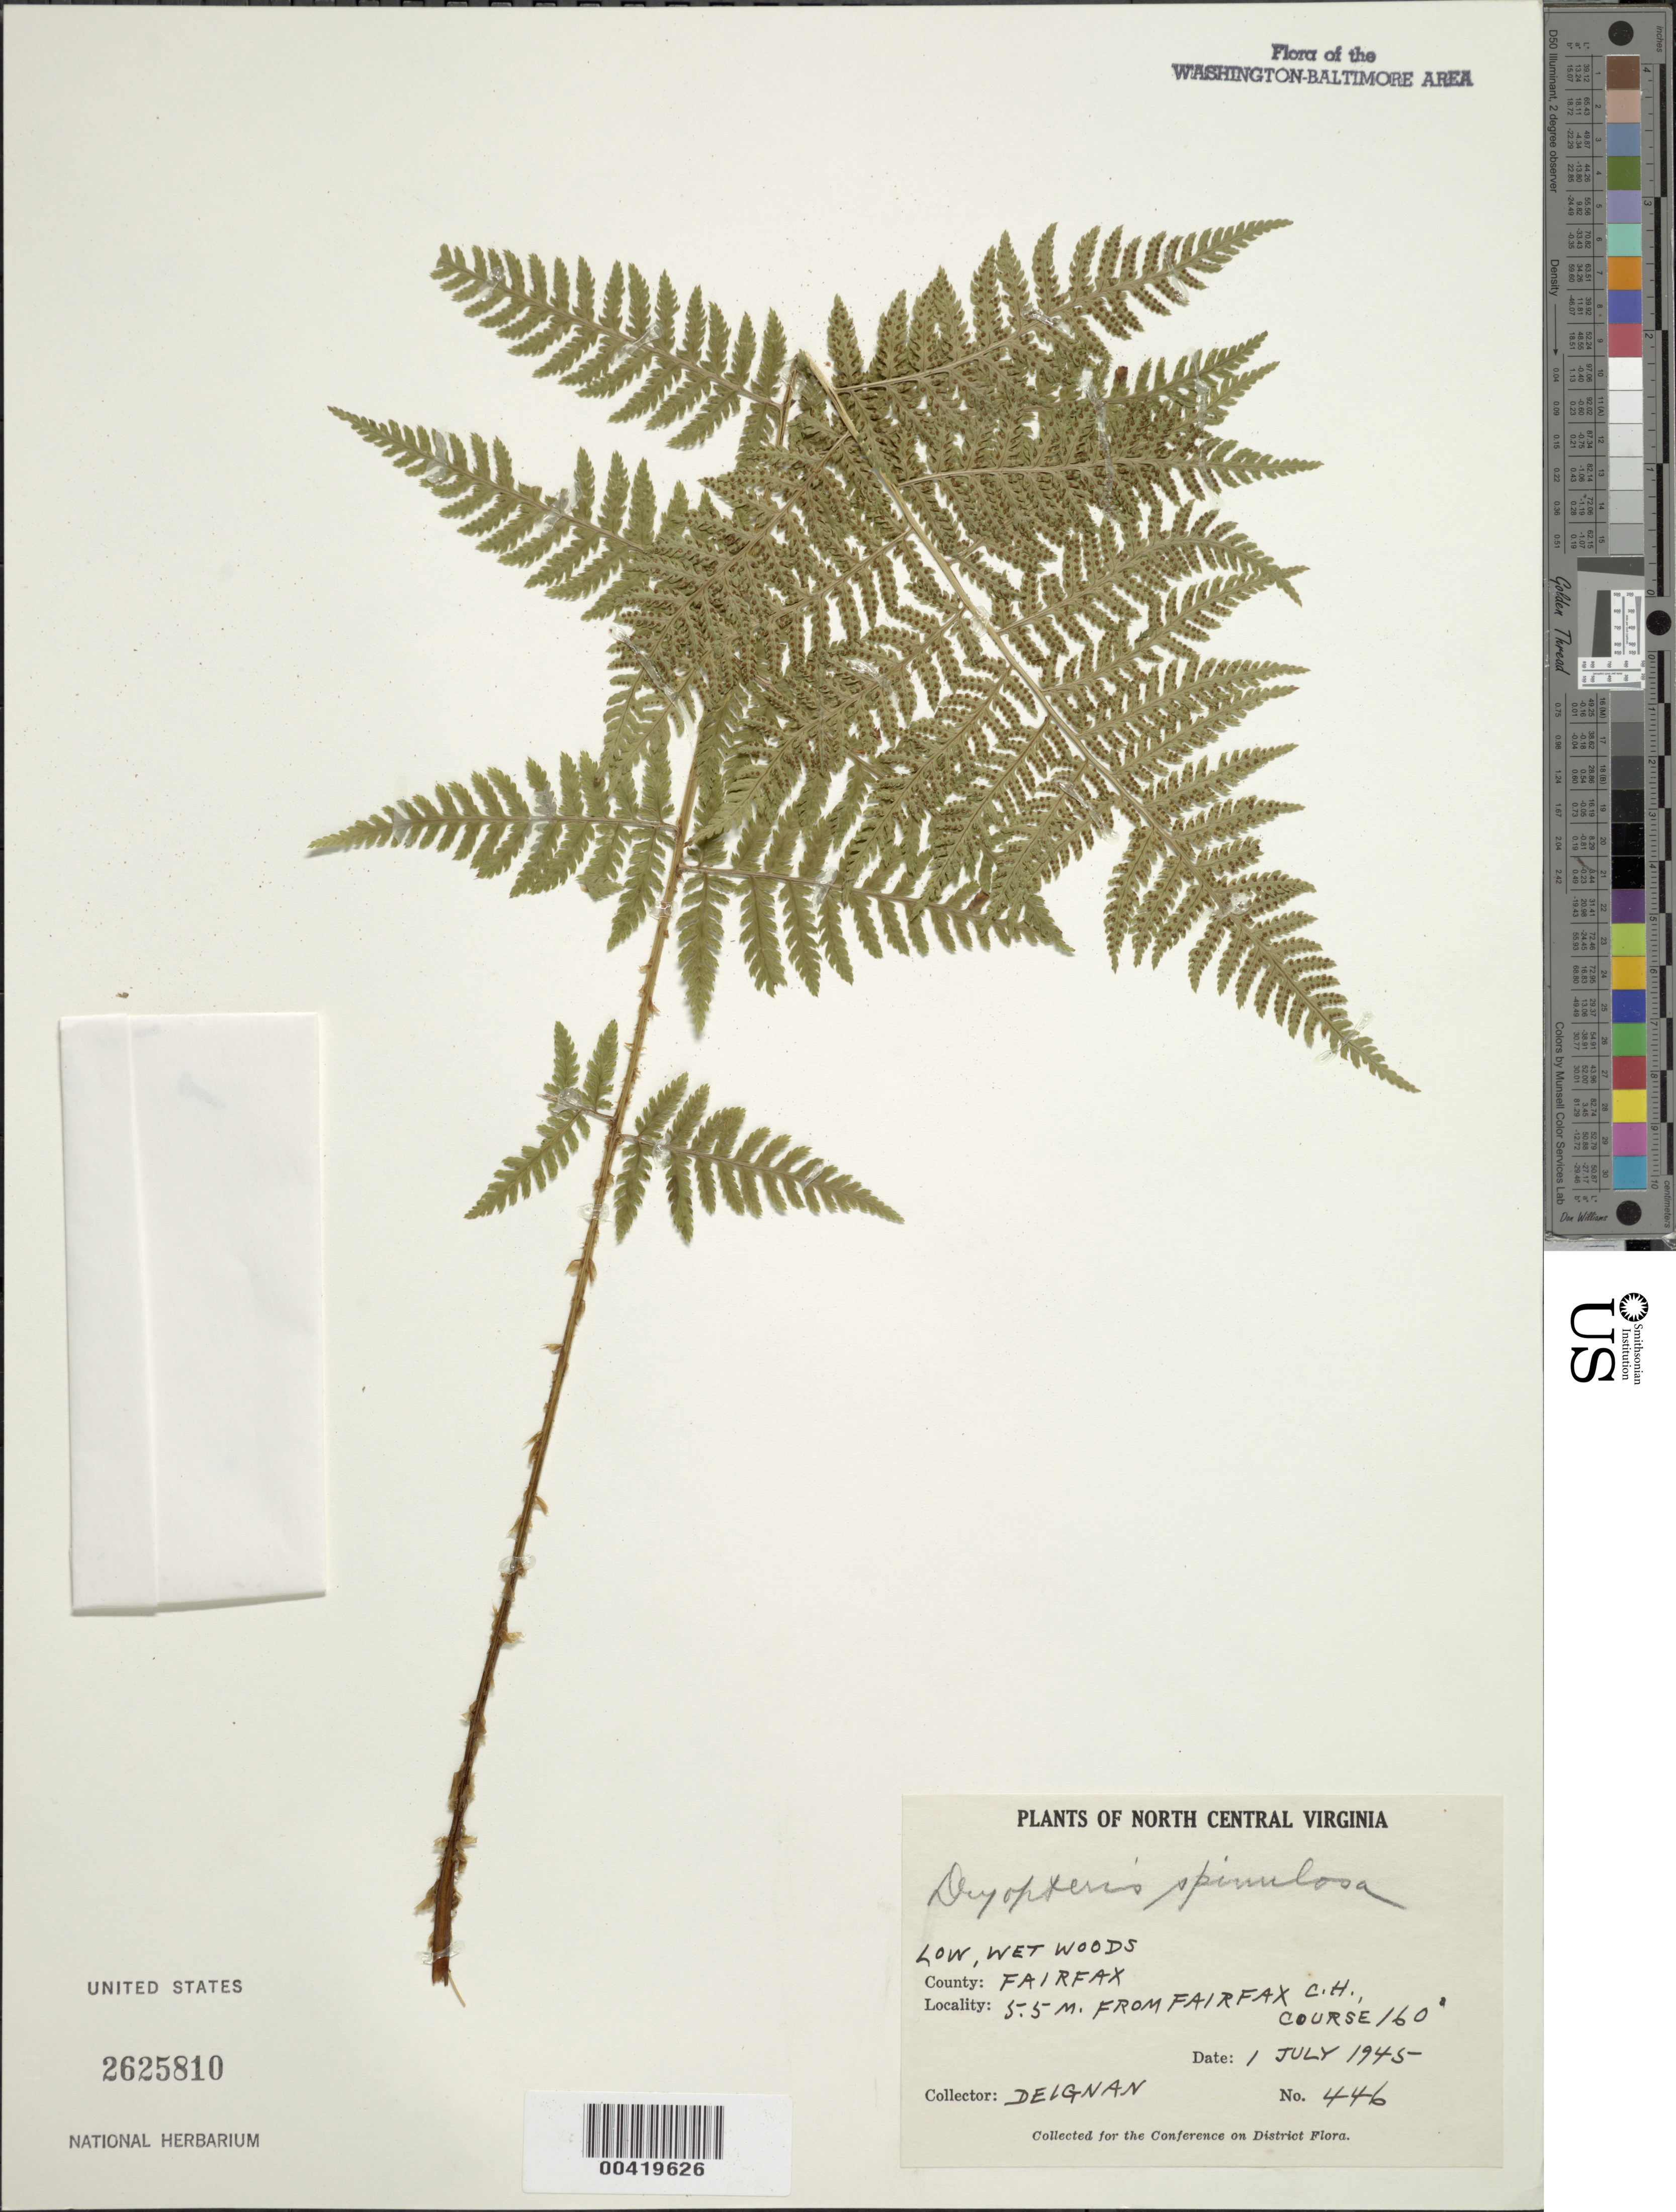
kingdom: Plantae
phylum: Tracheophyta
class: Polypodiopsida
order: Polypodiales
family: Dryopteridaceae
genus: Dryopteris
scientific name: Dryopteris carthusiana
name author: (Villars) H.P. Fuchs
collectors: H. Deignan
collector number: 446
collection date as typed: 01 Jul 1945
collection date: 1945-07-01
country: United States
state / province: Virginia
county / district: Fairfax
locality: Low, wet woods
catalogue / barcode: US 2625810